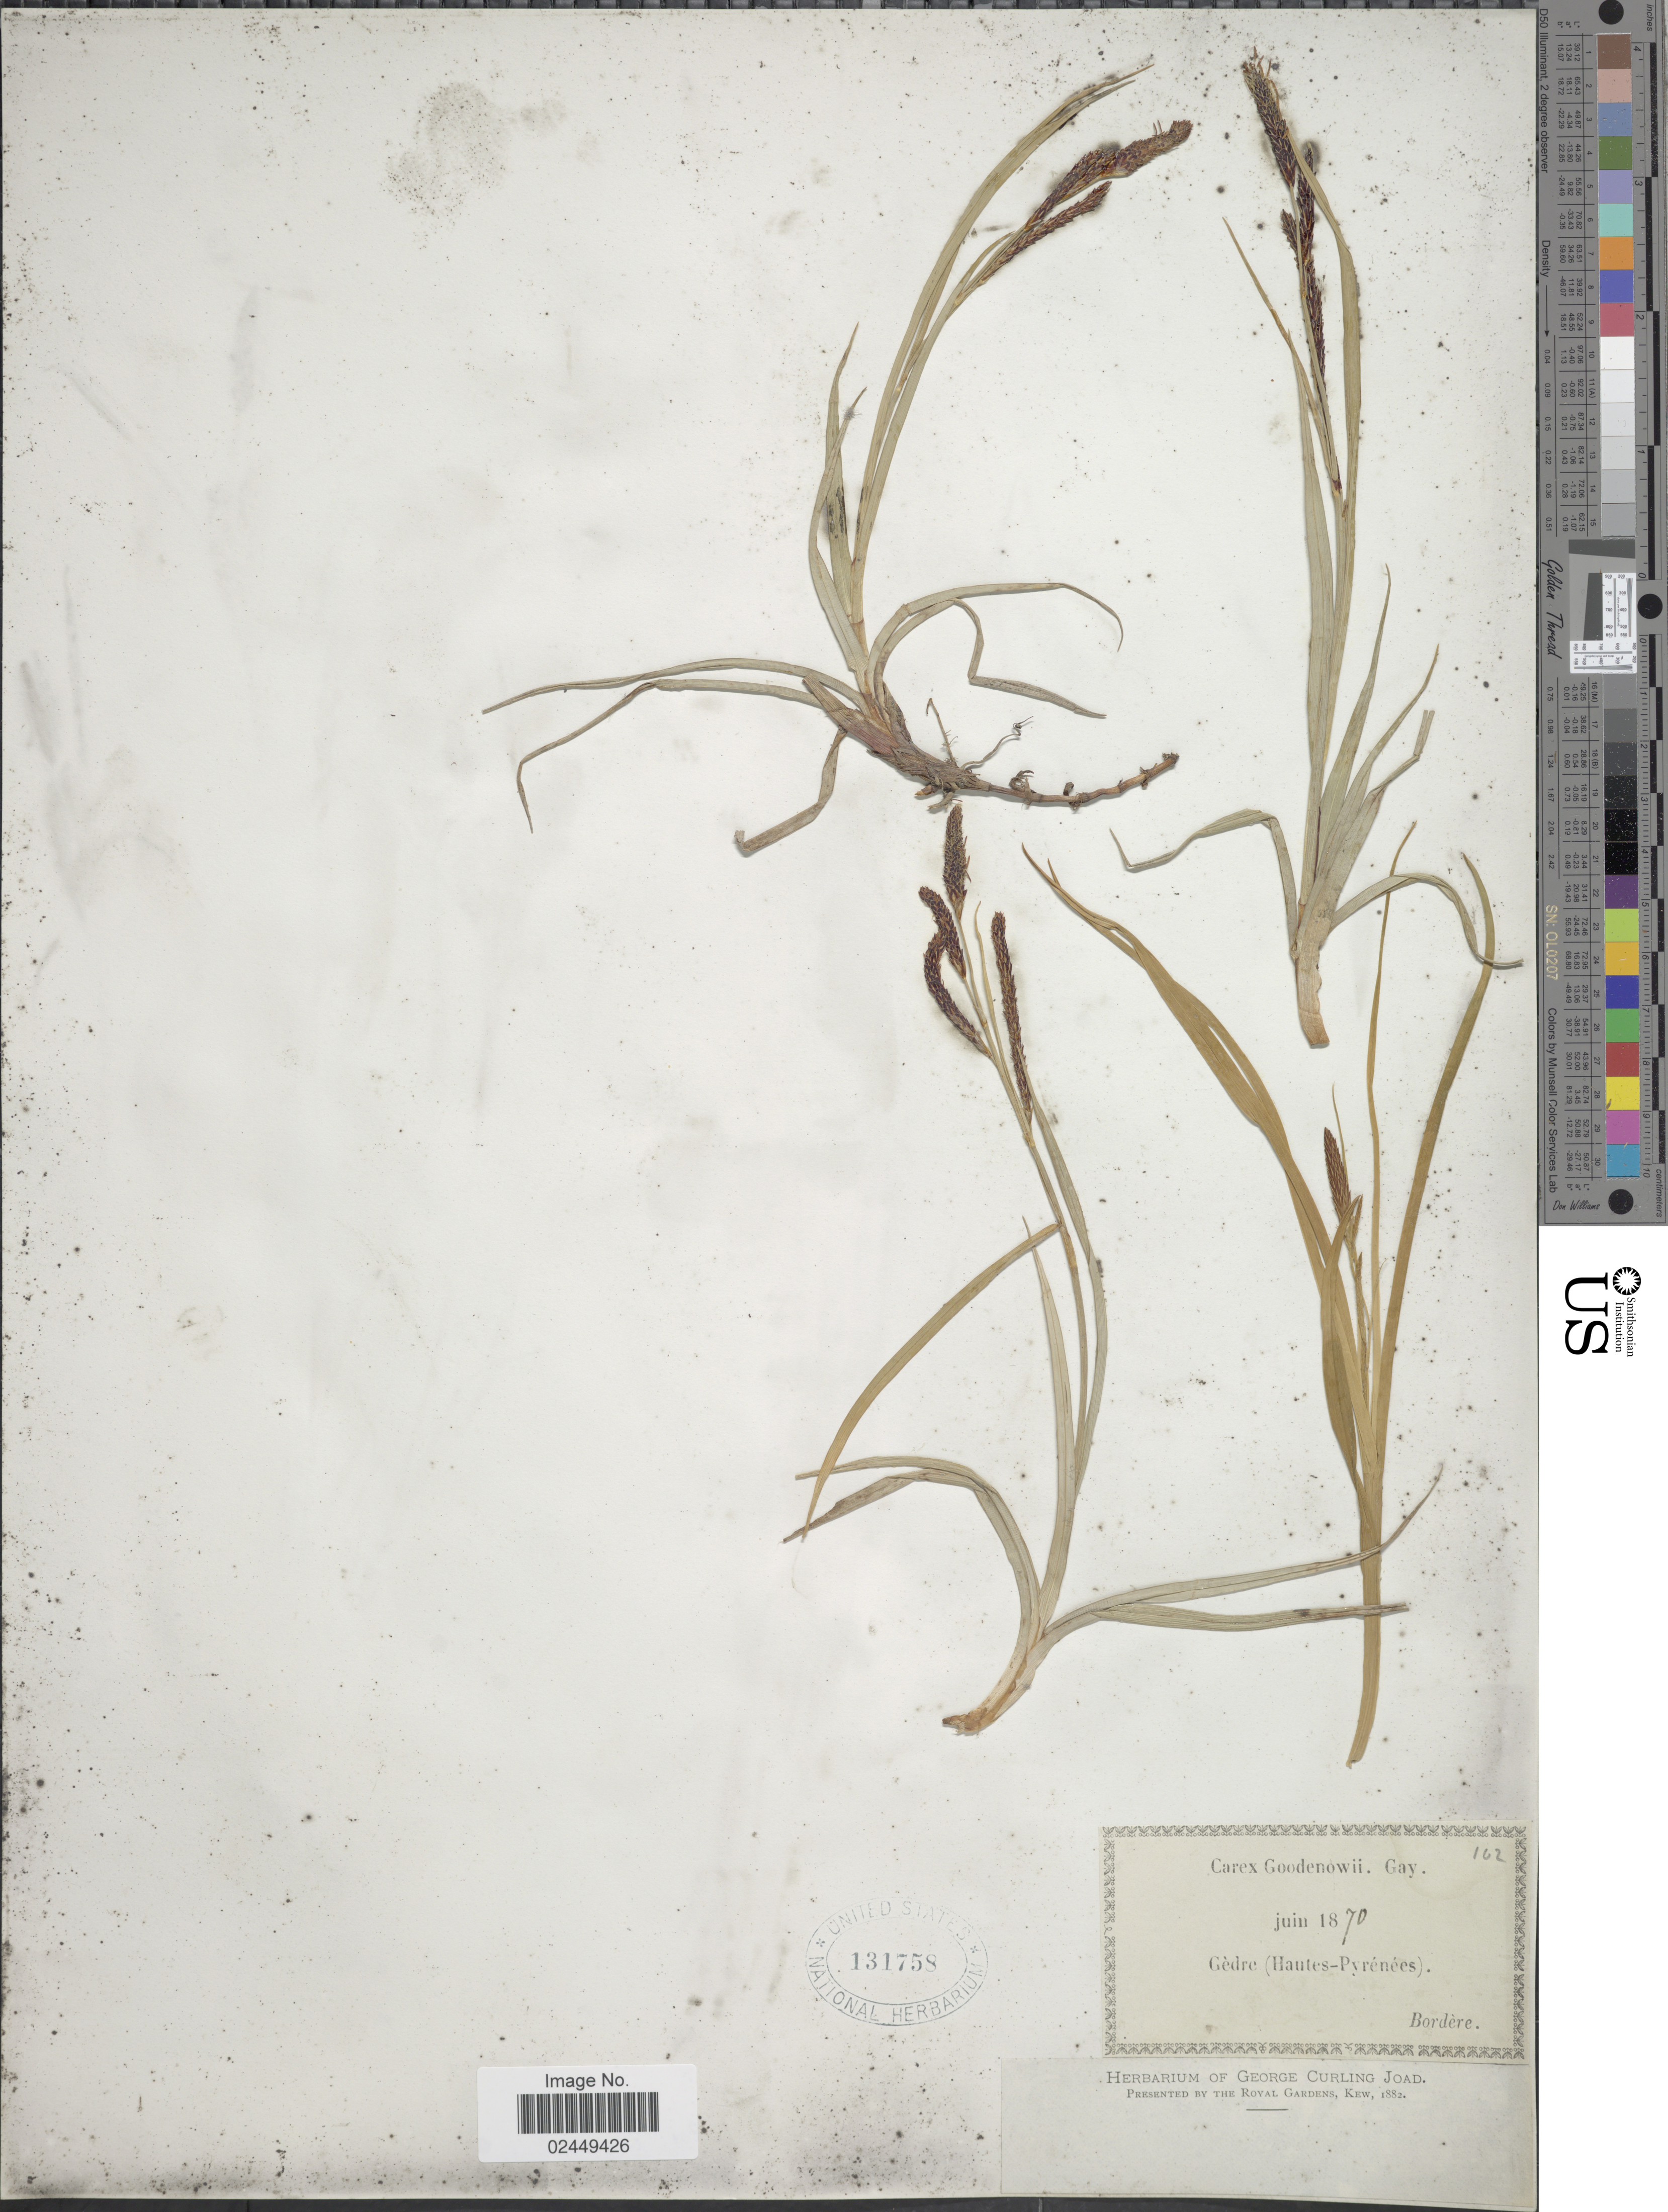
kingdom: Plantae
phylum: Tracheophyta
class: Liliopsida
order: Poales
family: Cyperaceae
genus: Carex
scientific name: Carex nigra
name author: (L.) Reichard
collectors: -. Bordère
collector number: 162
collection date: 1870-06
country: France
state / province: Occitanie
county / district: Hautes-Pyrénées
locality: Gedre (Hautes-Pyrenees)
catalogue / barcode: US 131758